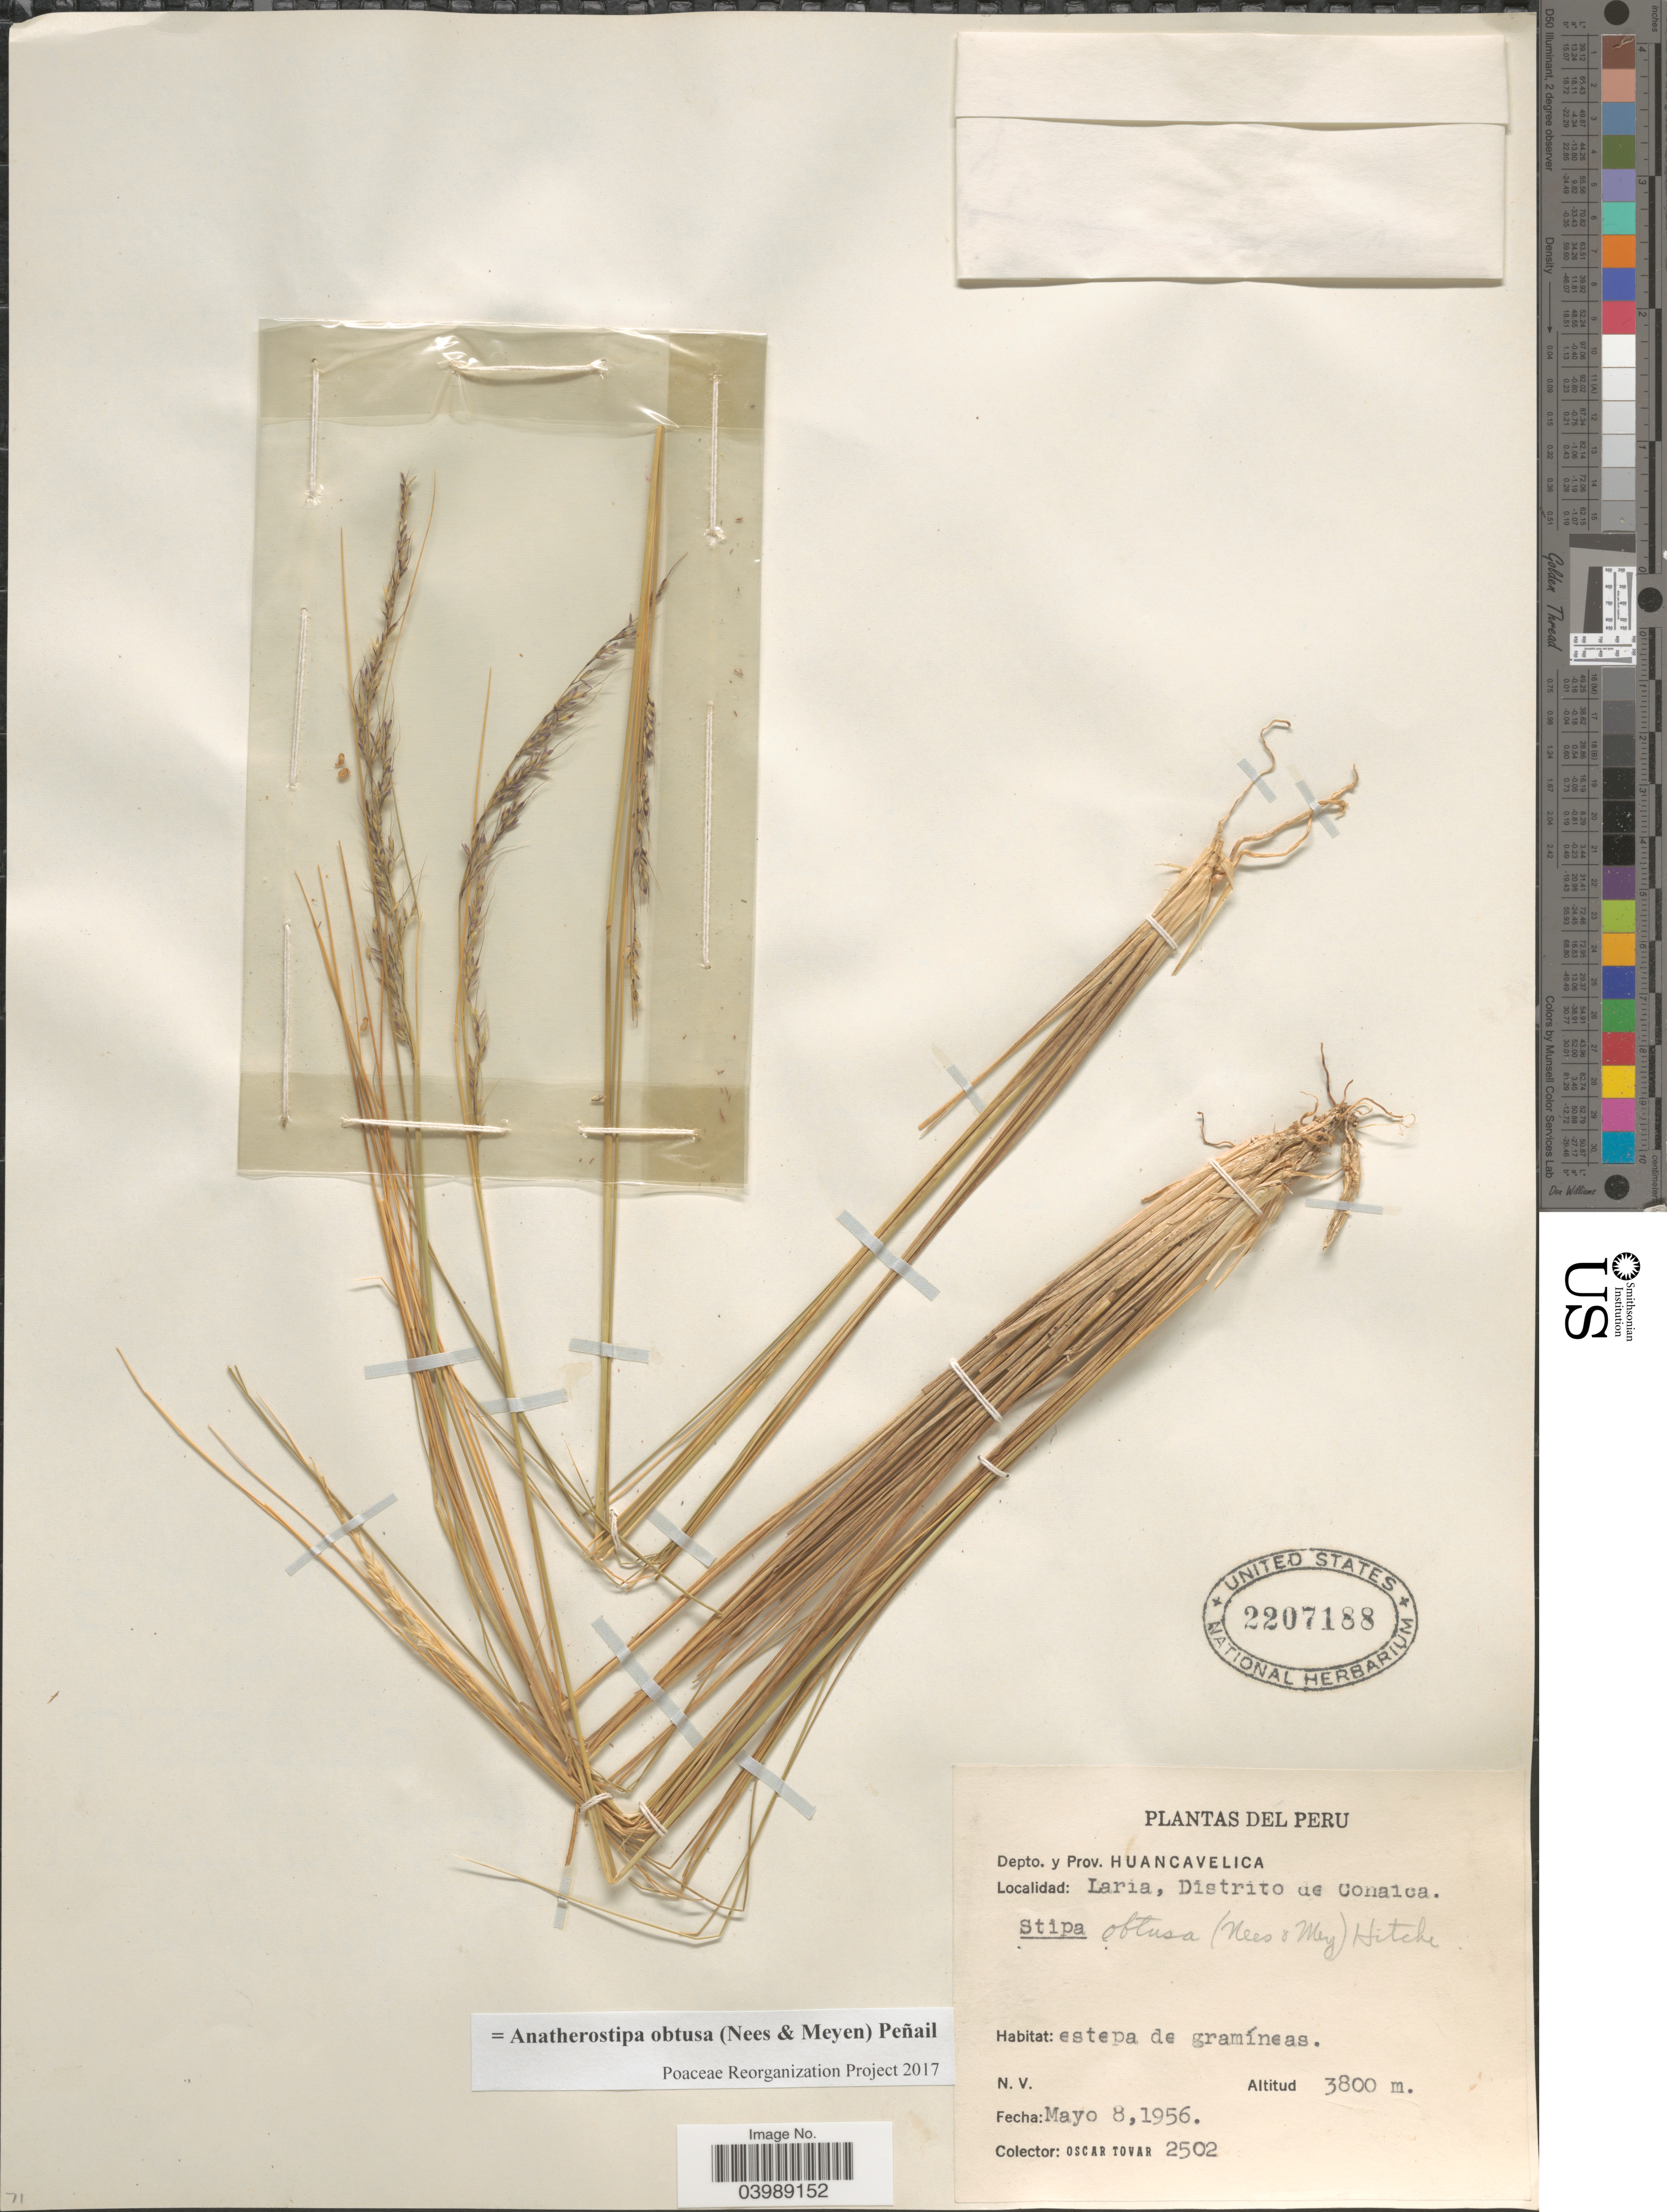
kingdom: Plantae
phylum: Tracheophyta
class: Liliopsida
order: Poales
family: Poaceae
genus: Anatherostipa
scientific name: Anatherostipa obtusa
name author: (Nees & Meyen) Peñailillo B.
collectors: Ó. Tovar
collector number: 2502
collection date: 1956-05-08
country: Peru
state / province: Huancavelica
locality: Depto. y Prov. Huancavelica. Laria, Distrito de Conalca.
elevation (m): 3800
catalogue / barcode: US 2207188